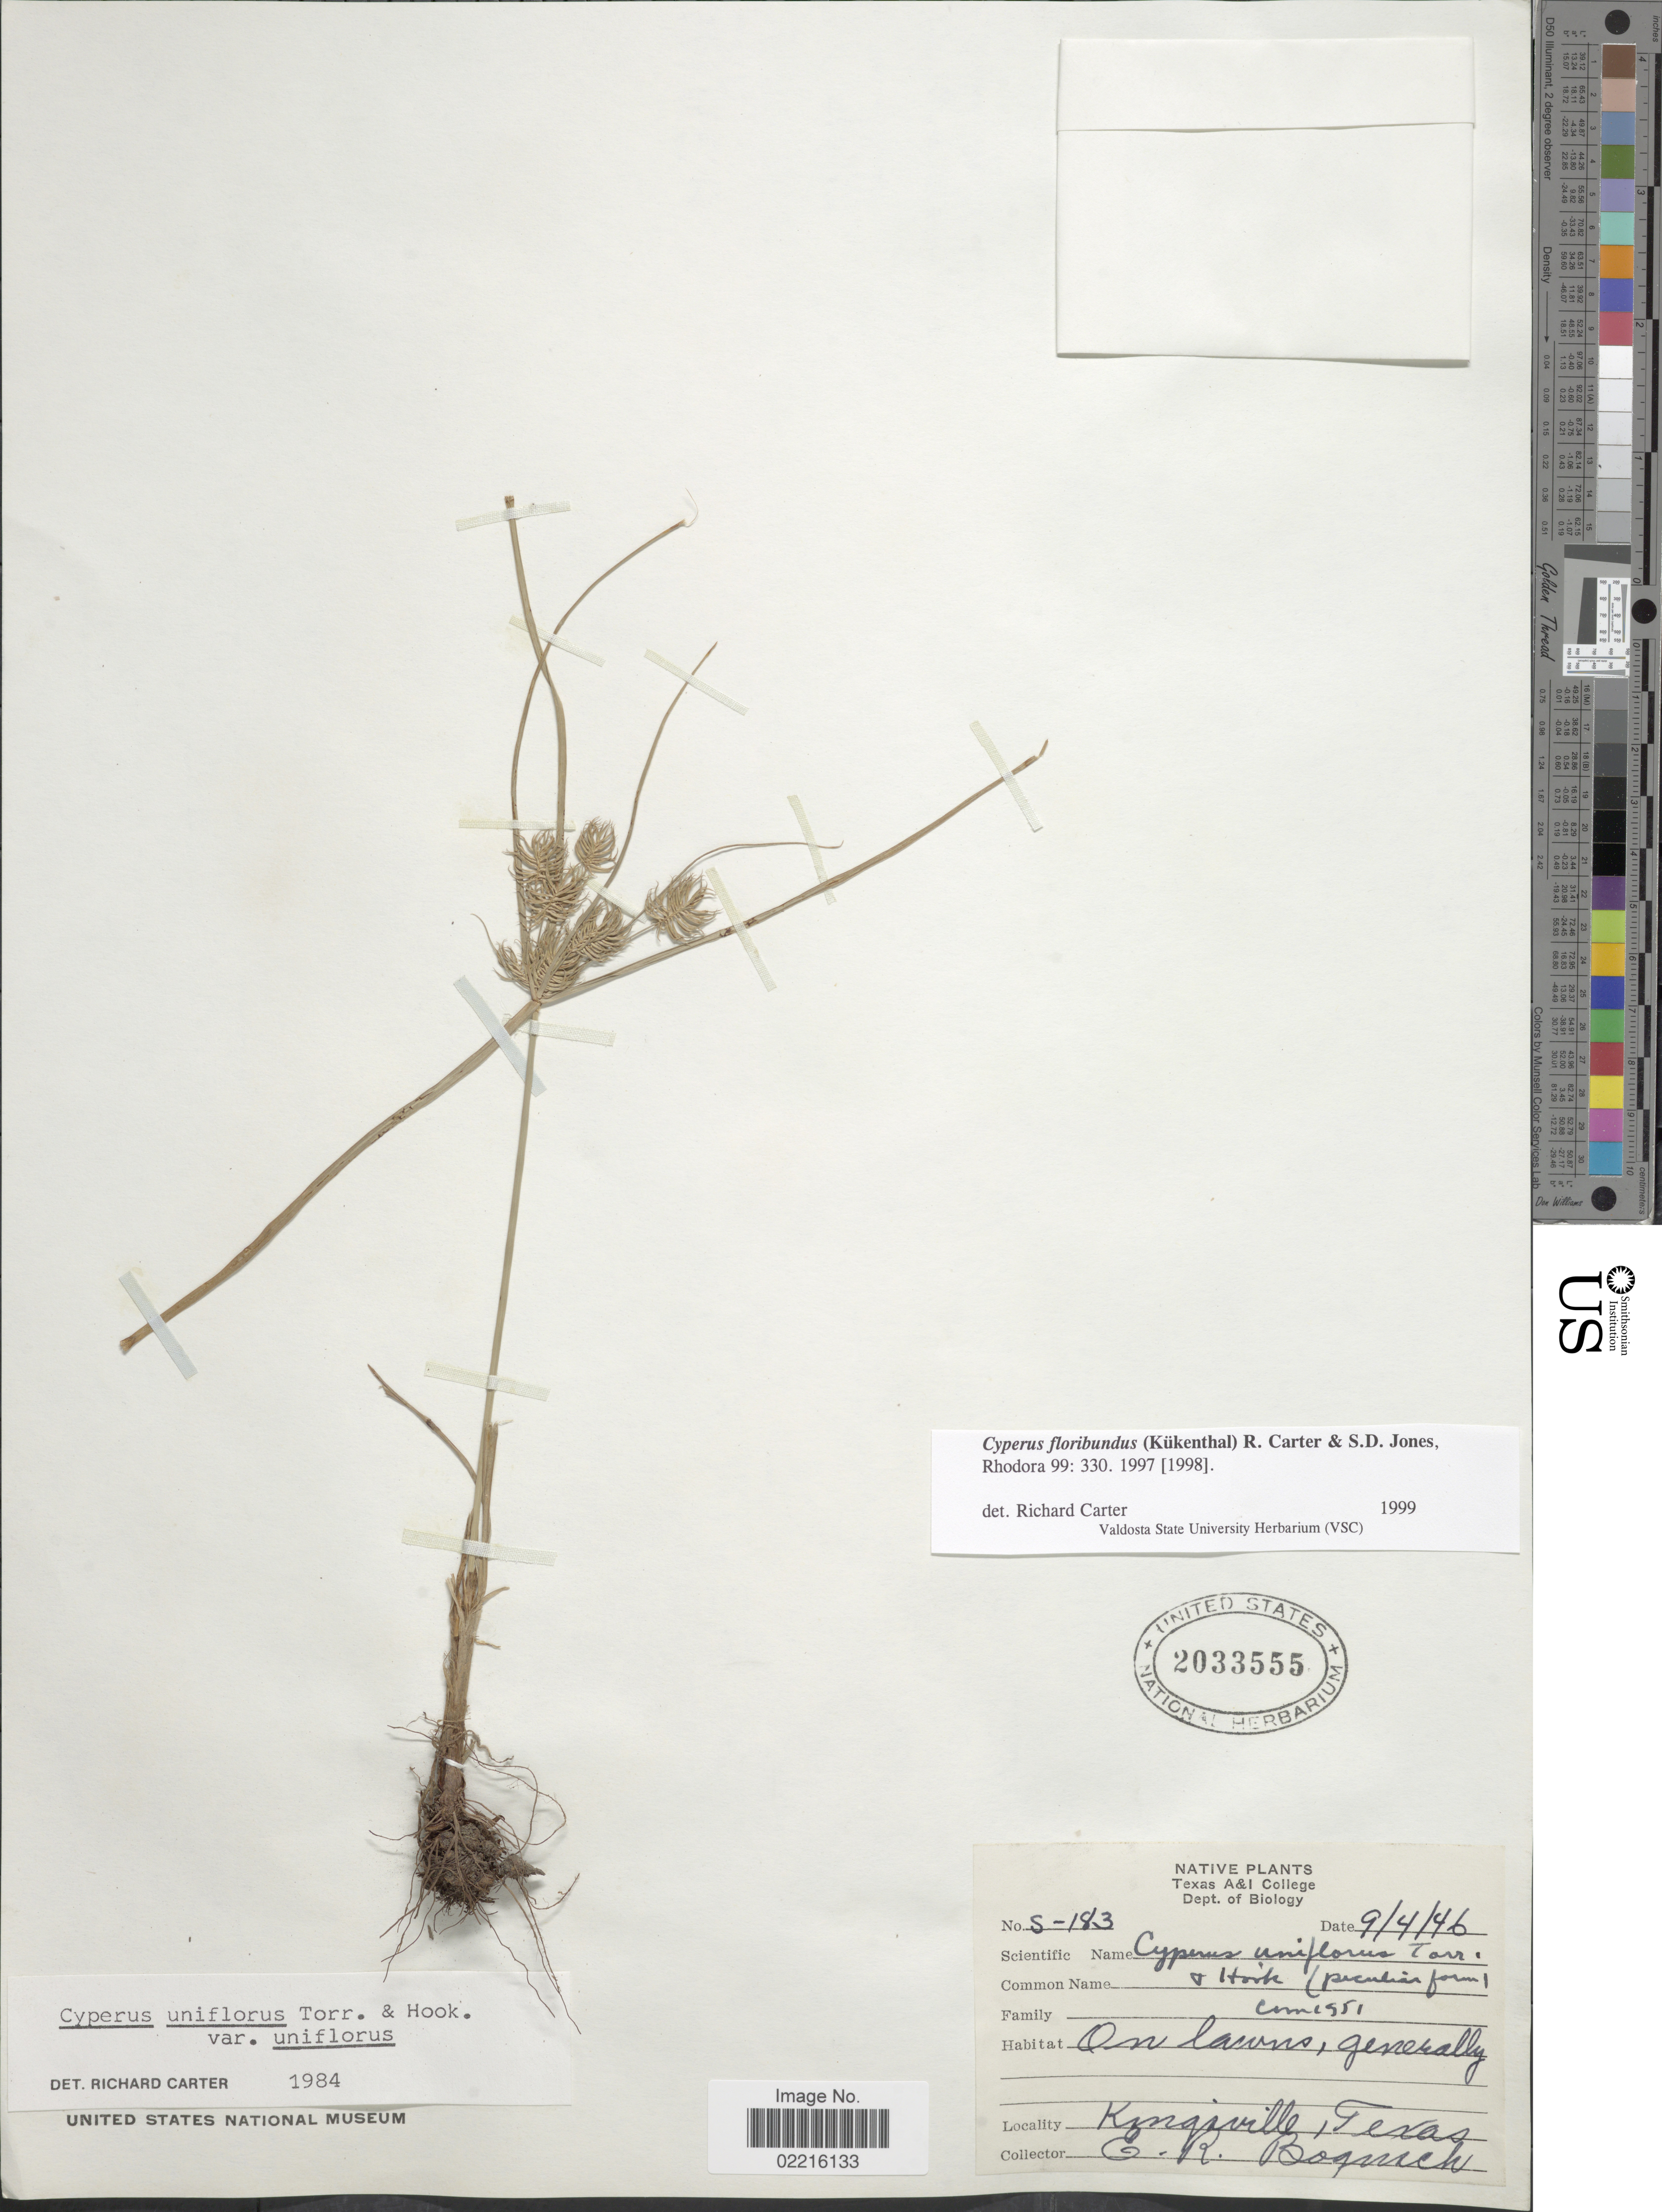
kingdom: Plantae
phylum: Tracheophyta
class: Liliopsida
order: Poales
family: Cyperaceae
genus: Cyperus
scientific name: Cyperus floribundus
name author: (Kük.) R. Carter & S.D. Jones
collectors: E. Boqusch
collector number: S-183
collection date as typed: Transcribed d/m/y: 4/9/46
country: United States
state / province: Texas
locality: Native, Kingsville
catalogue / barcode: US 2033555